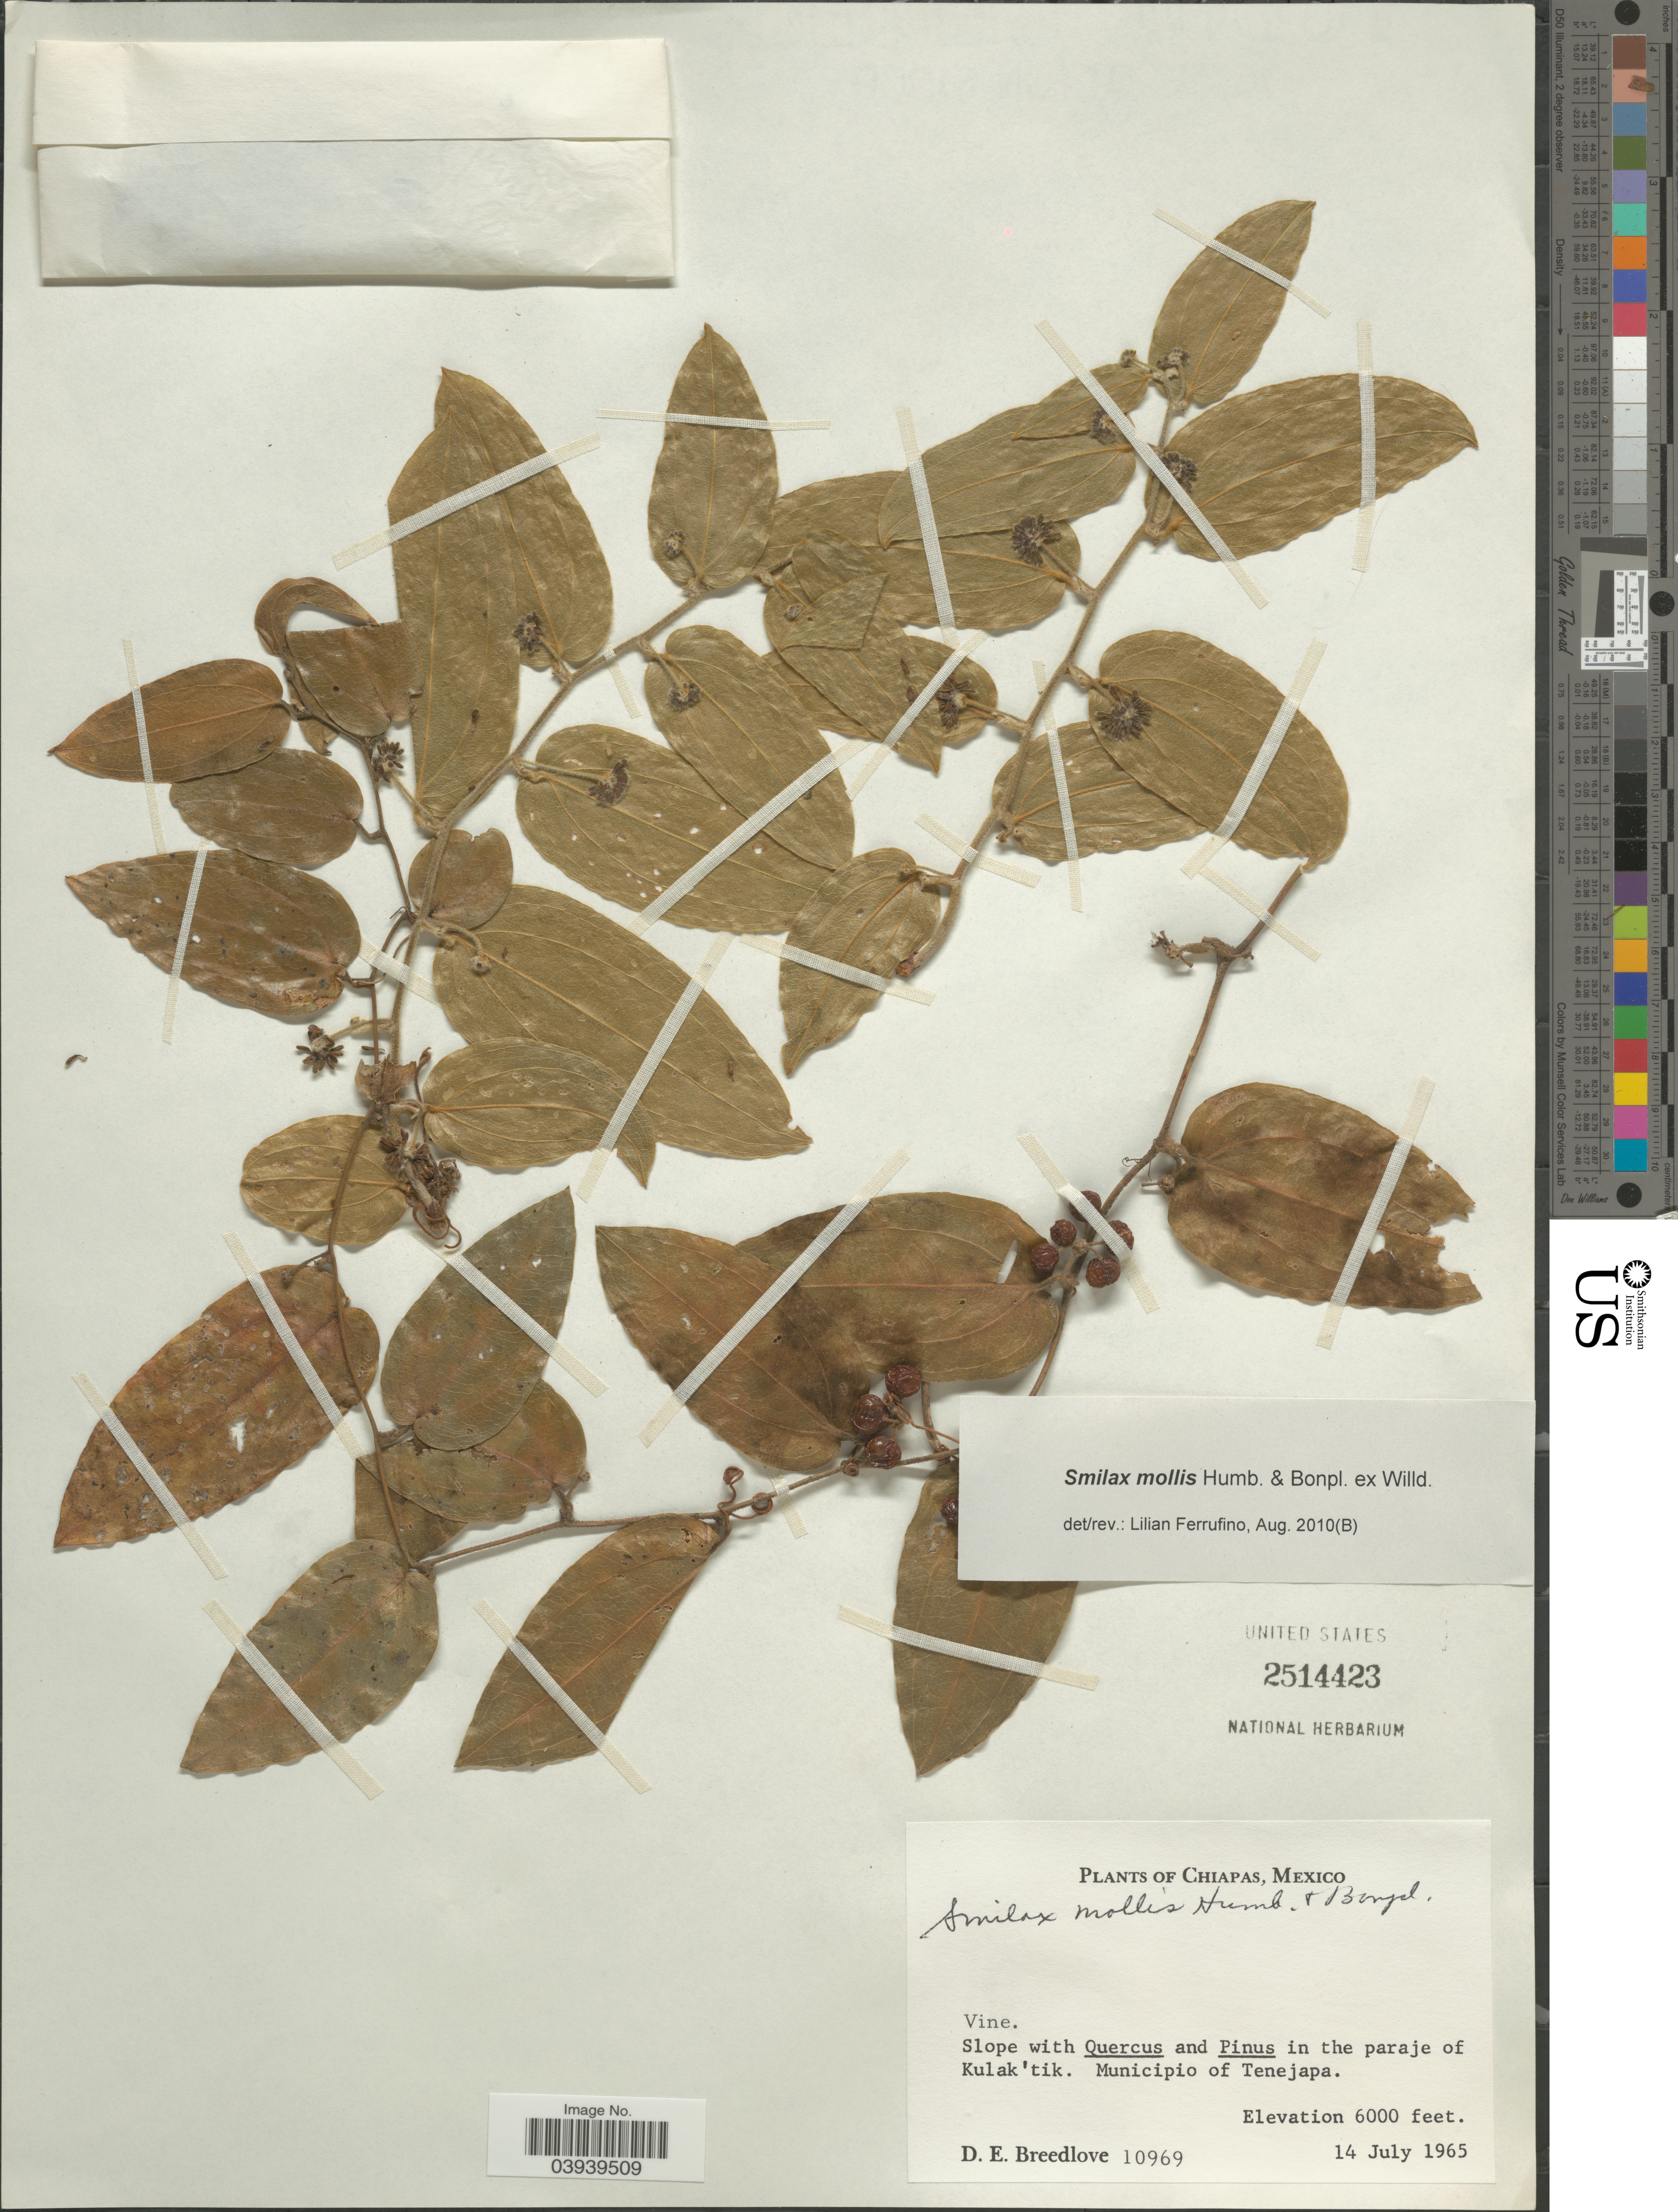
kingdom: Plantae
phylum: Tracheophyta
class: Liliopsida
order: Liliales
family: Smilacaceae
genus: Smilax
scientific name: Smilax mollis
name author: Humb. & Bonpl. ex Willd.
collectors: D. E. Breedlove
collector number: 10969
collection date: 1965-07-14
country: Mexico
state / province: Chiapas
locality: In the paraje of Kulak'tik. Municipio of Tenejapa.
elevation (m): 1829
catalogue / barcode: US 2514423